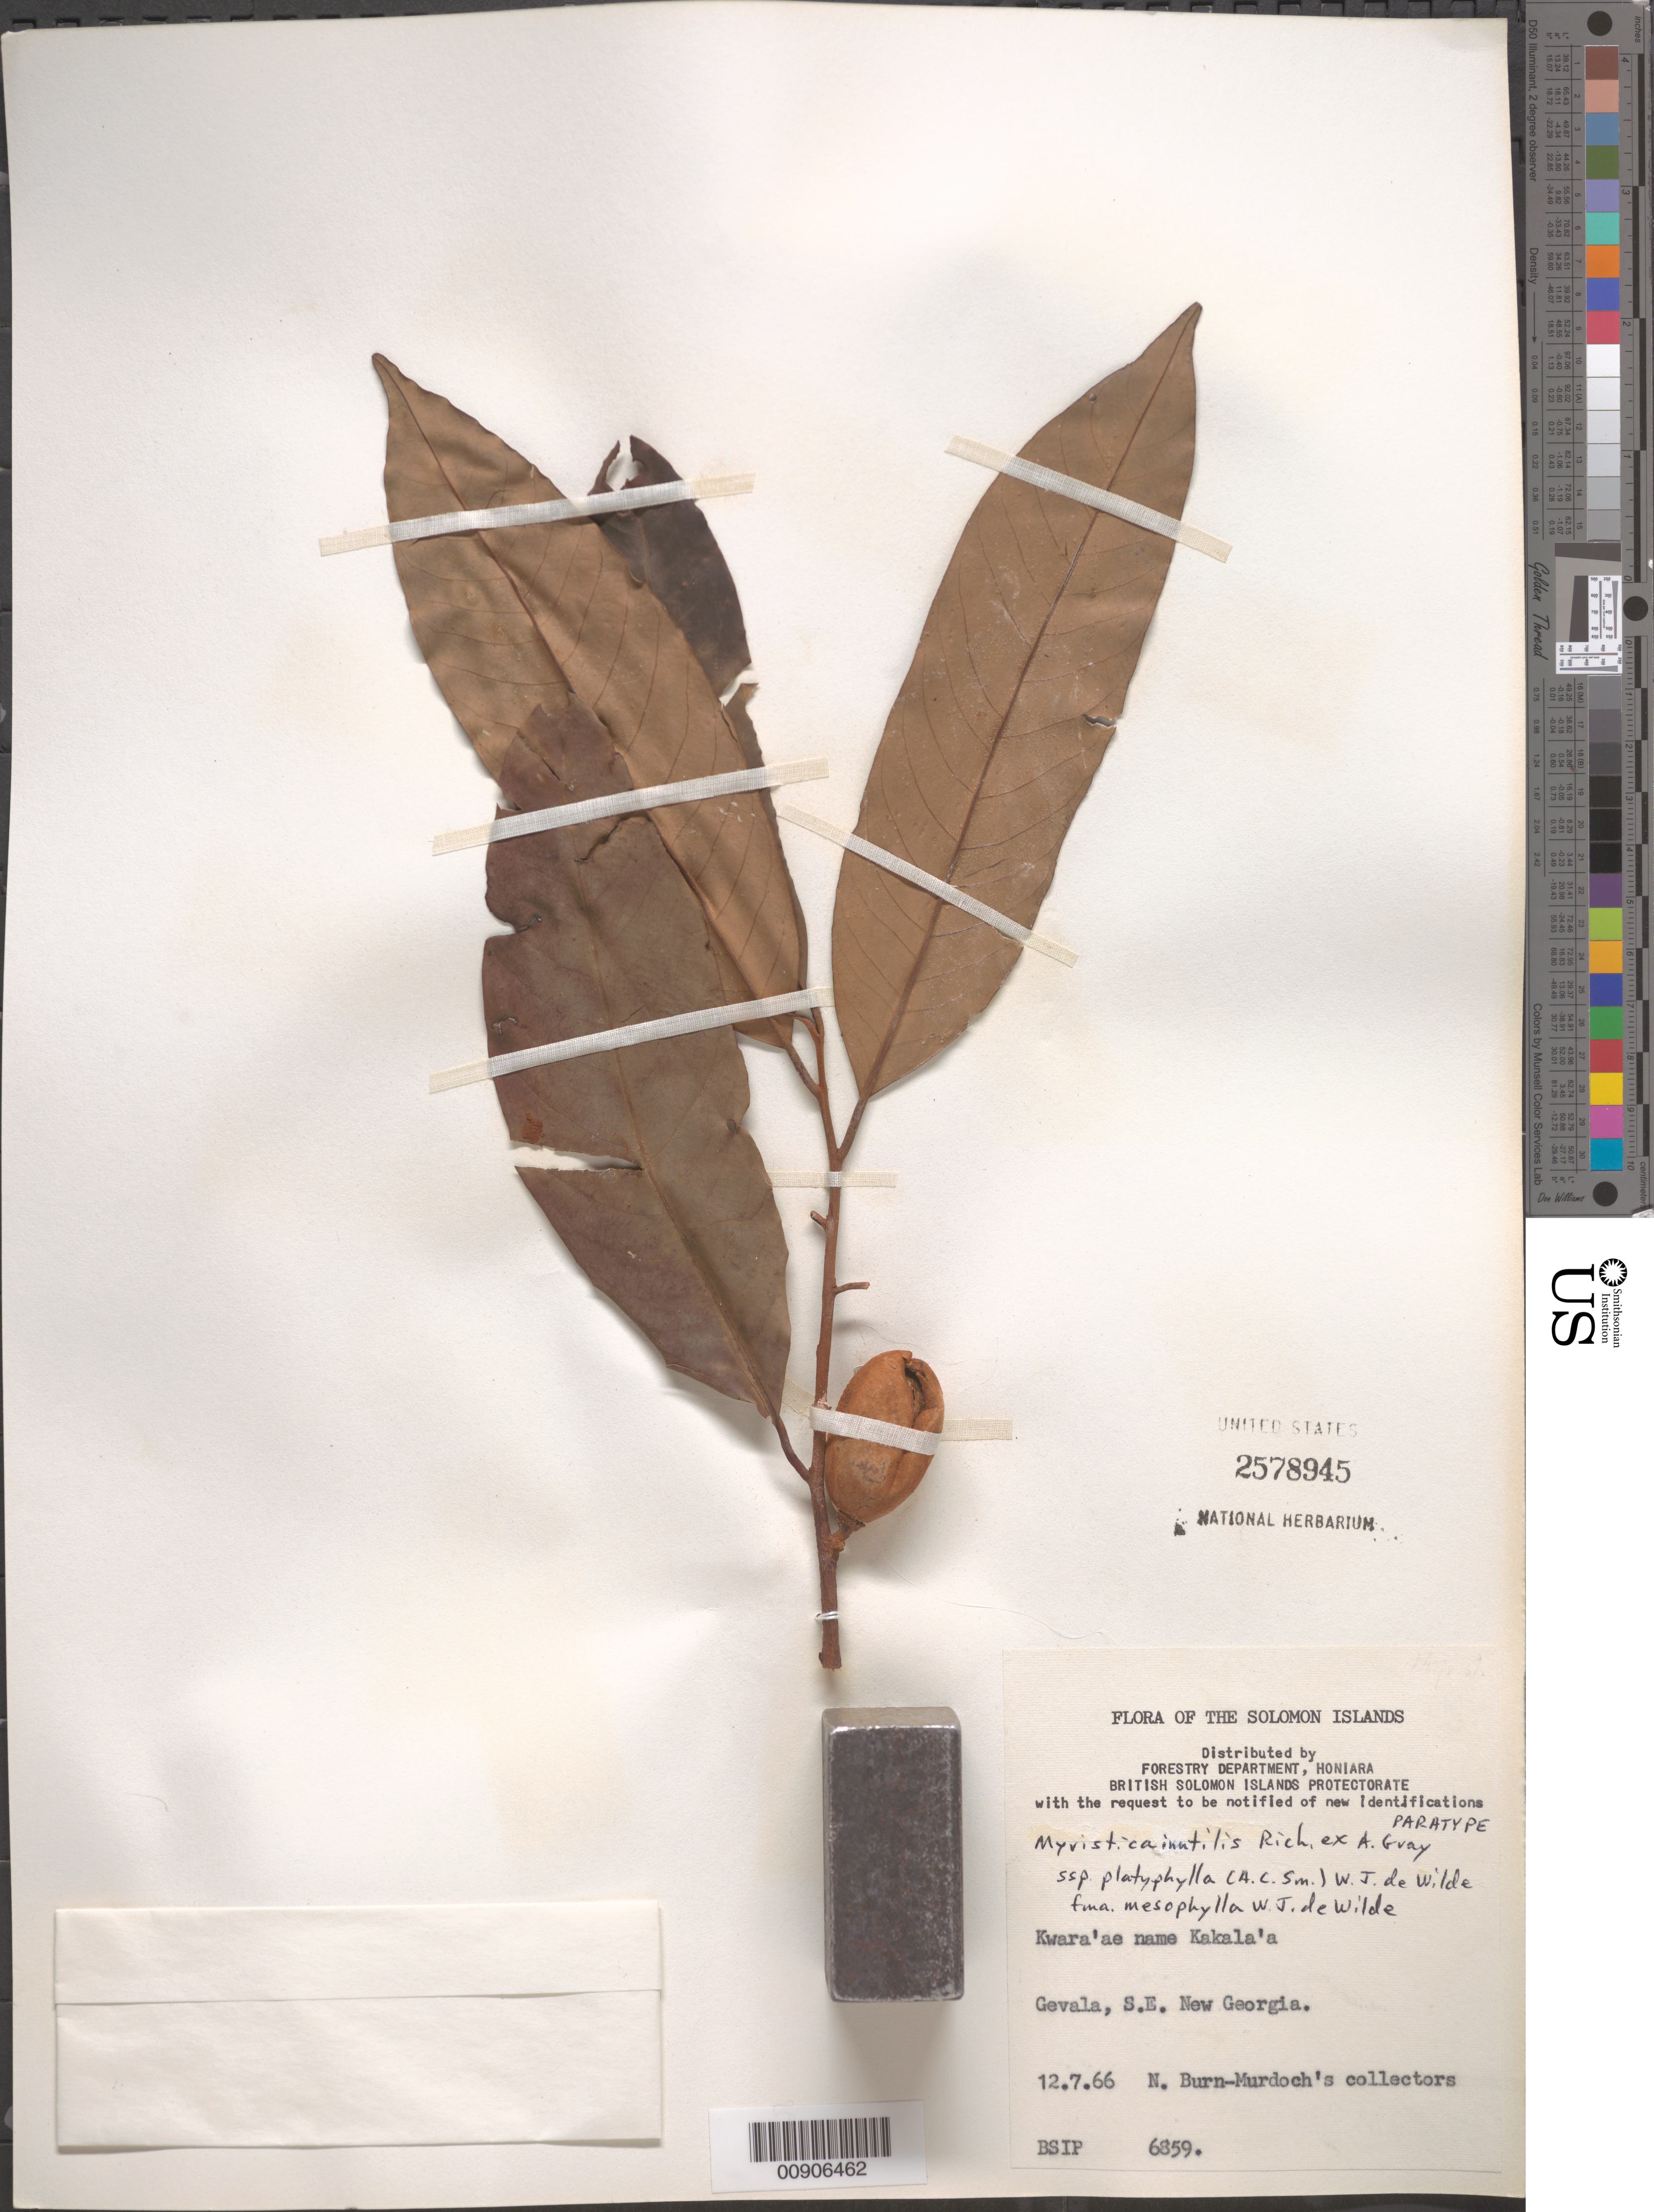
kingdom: Plantae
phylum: Tracheophyta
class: Magnoliopsida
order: Magnoliales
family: Myristicaceae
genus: Myristica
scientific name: Myristica inutilis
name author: W.P. Rich ex A. Gray in Wilkes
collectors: N. Burn-Murdoch's collectors & et al.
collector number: BSIP 6859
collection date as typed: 12 Jul 1966 or 07 Dec 1966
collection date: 1966-07-12 or 1966-12-07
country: Solomon Islands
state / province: Western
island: New Georgia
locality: Gevala, SE New Georgia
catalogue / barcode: US 2578945